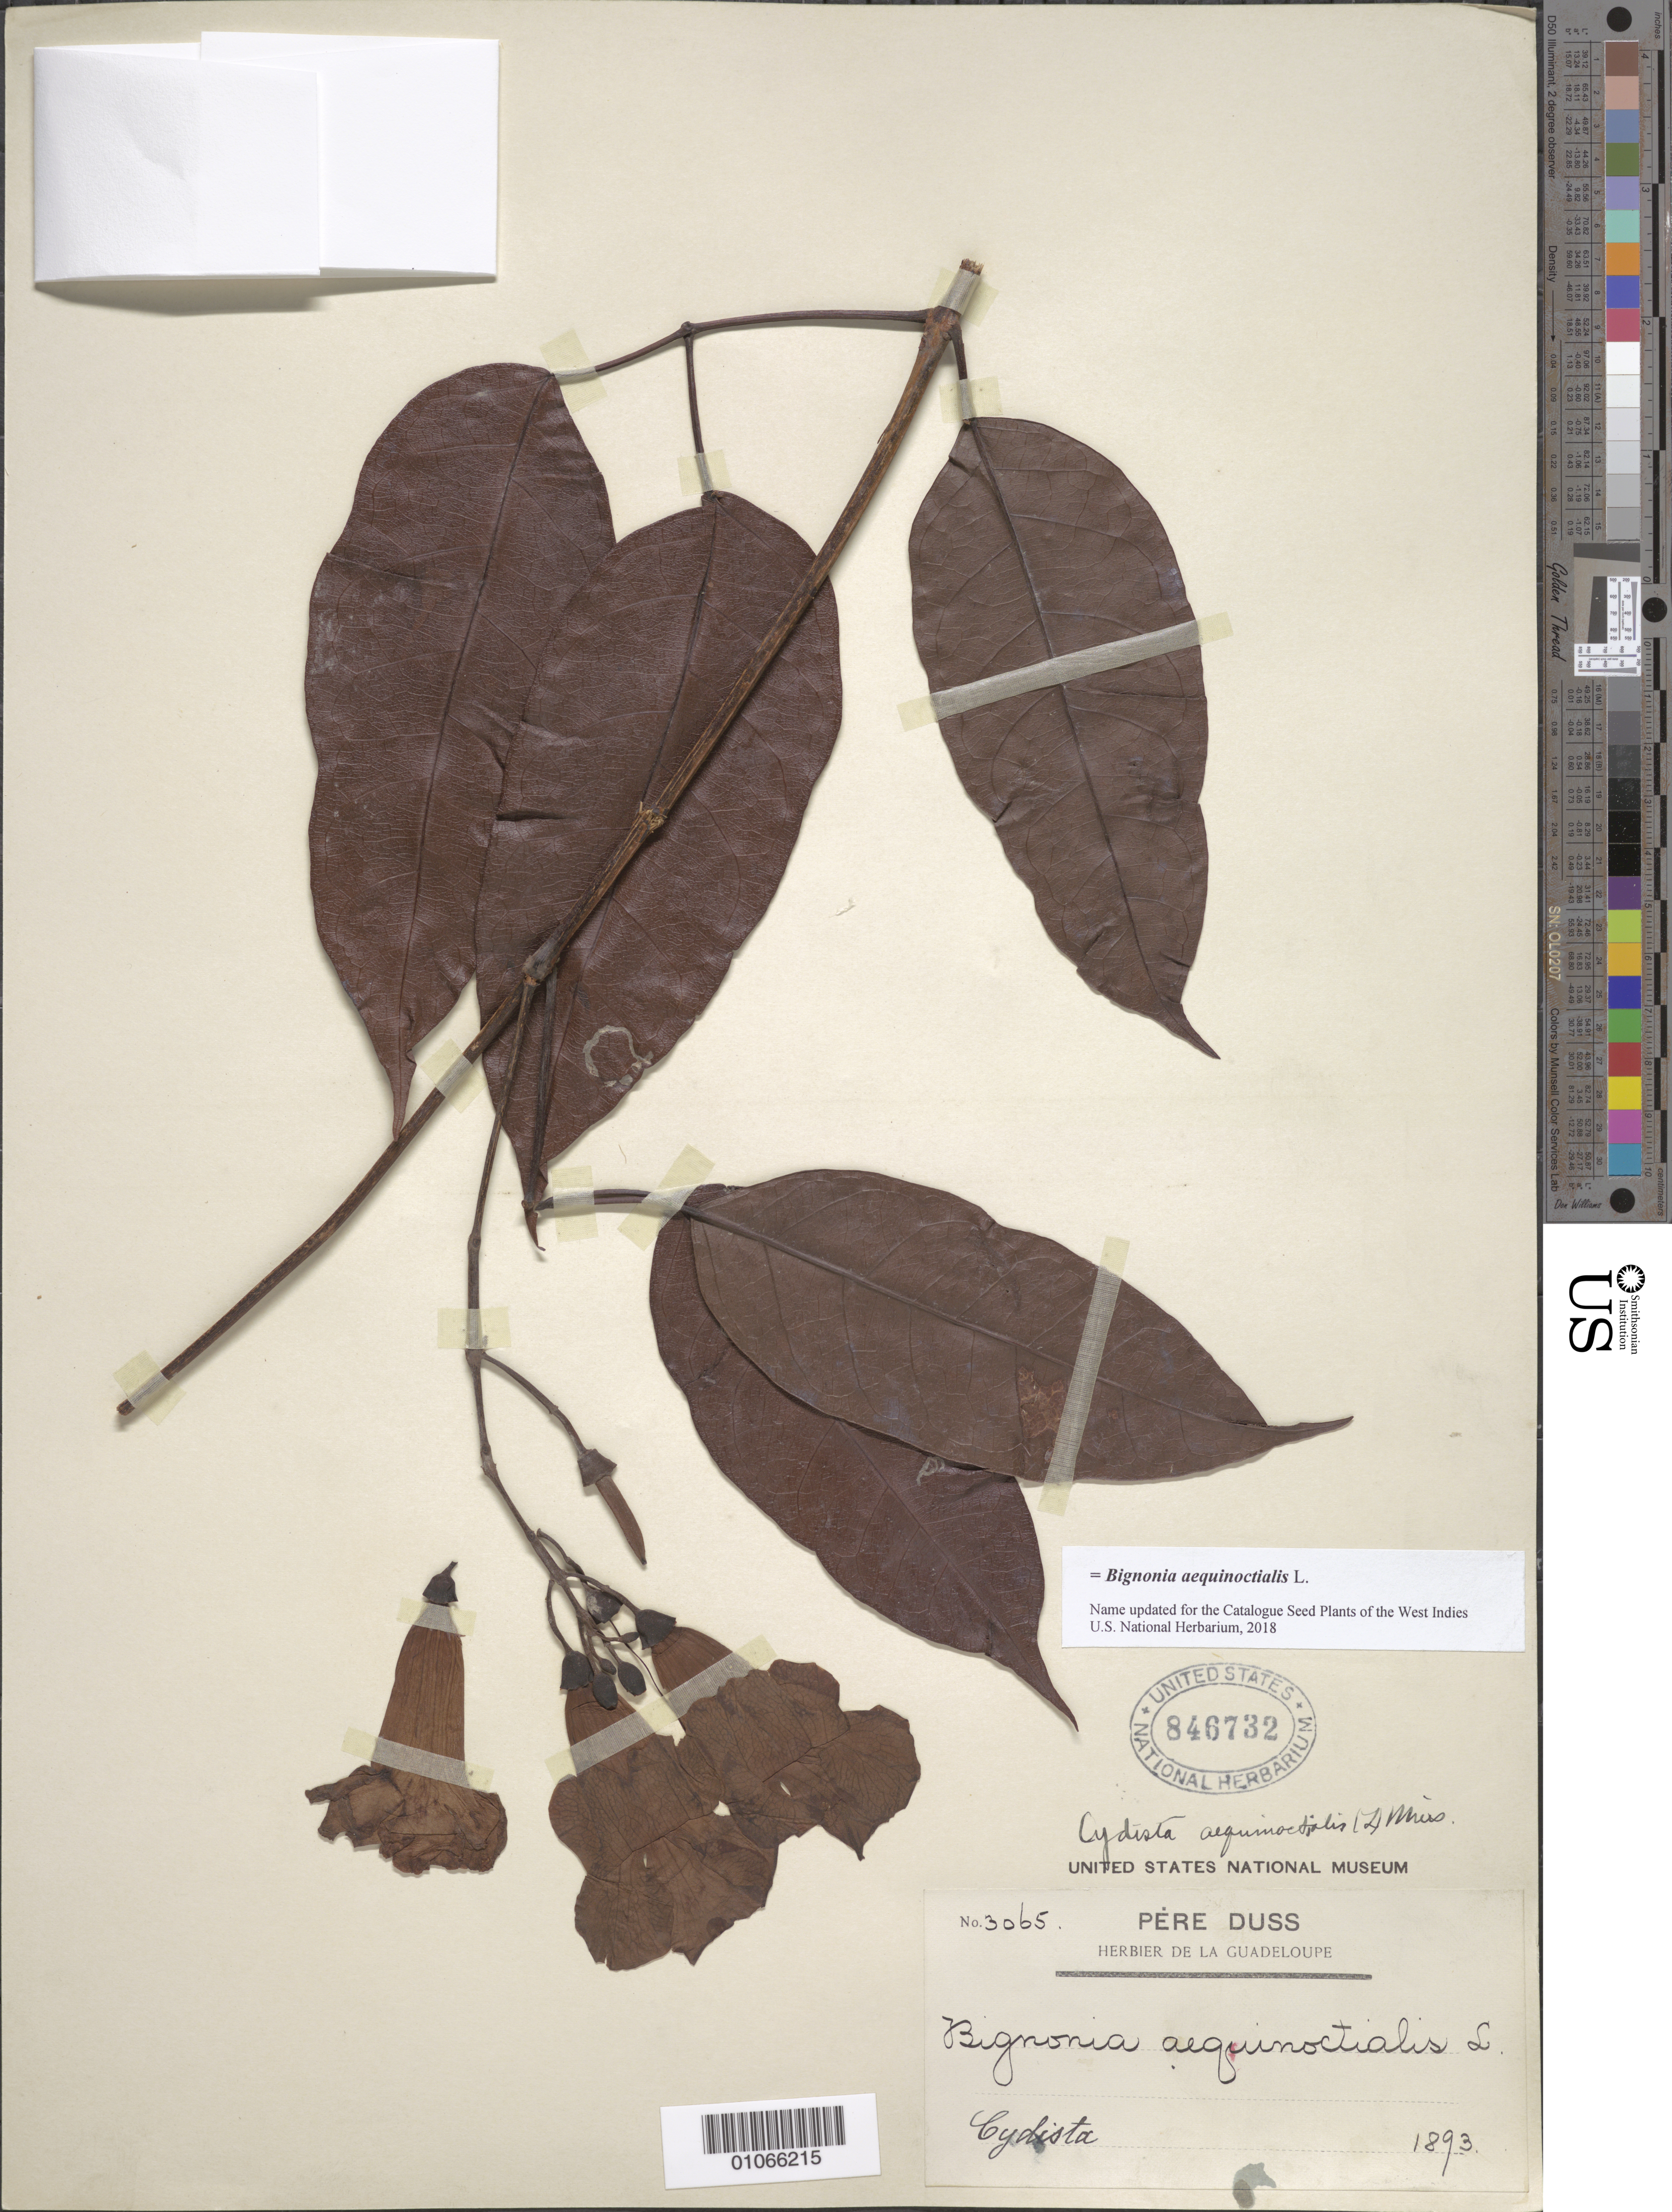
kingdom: Plantae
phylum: Tracheophyta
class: Magnoliopsida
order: Lamiales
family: Bignoniaceae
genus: Bignonia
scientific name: Bignonia aequinoctialis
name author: L.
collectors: Père Duss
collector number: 3065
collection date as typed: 1893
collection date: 1893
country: Guadeloupe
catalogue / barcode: US 846732